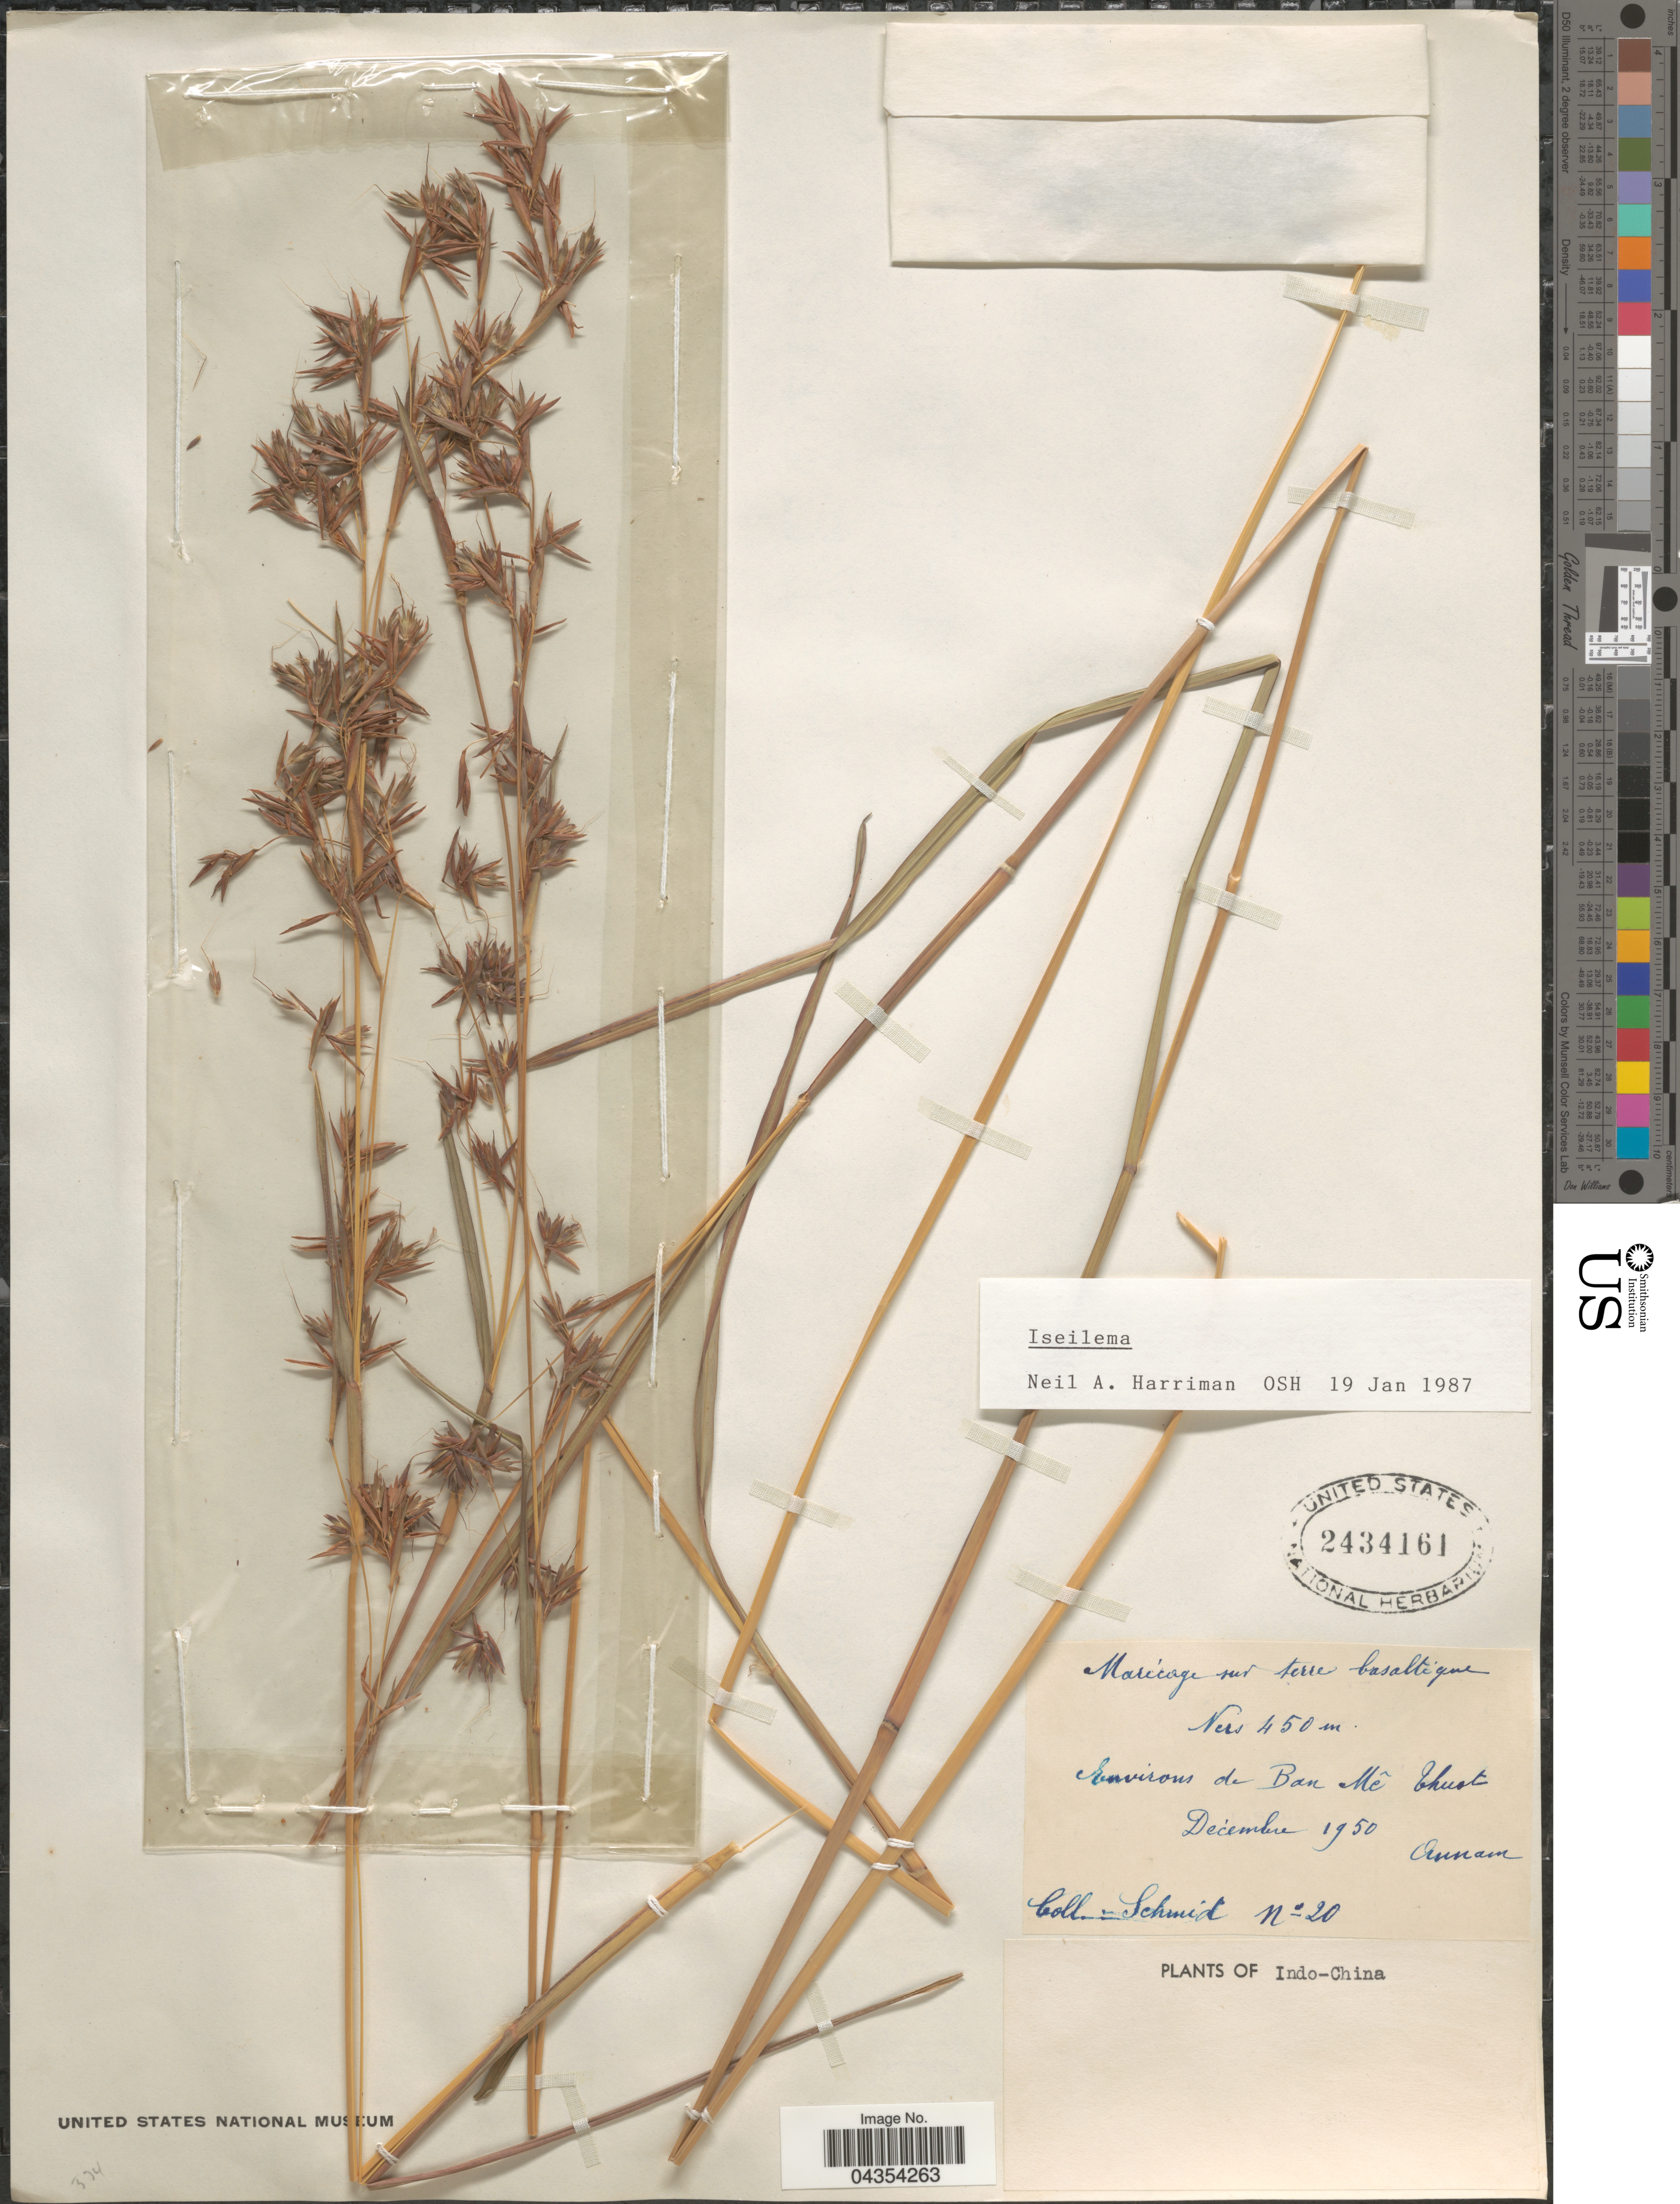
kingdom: Plantae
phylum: Tracheophyta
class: Liliopsida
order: Poales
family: Poaceae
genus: Iseilema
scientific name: Iseilema prostratum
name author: (L.) Andersson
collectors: Schmid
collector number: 20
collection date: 1950-12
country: Vietnam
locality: Environs de Ban Mê Thuot. Annam.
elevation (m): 450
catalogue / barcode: US 2434161